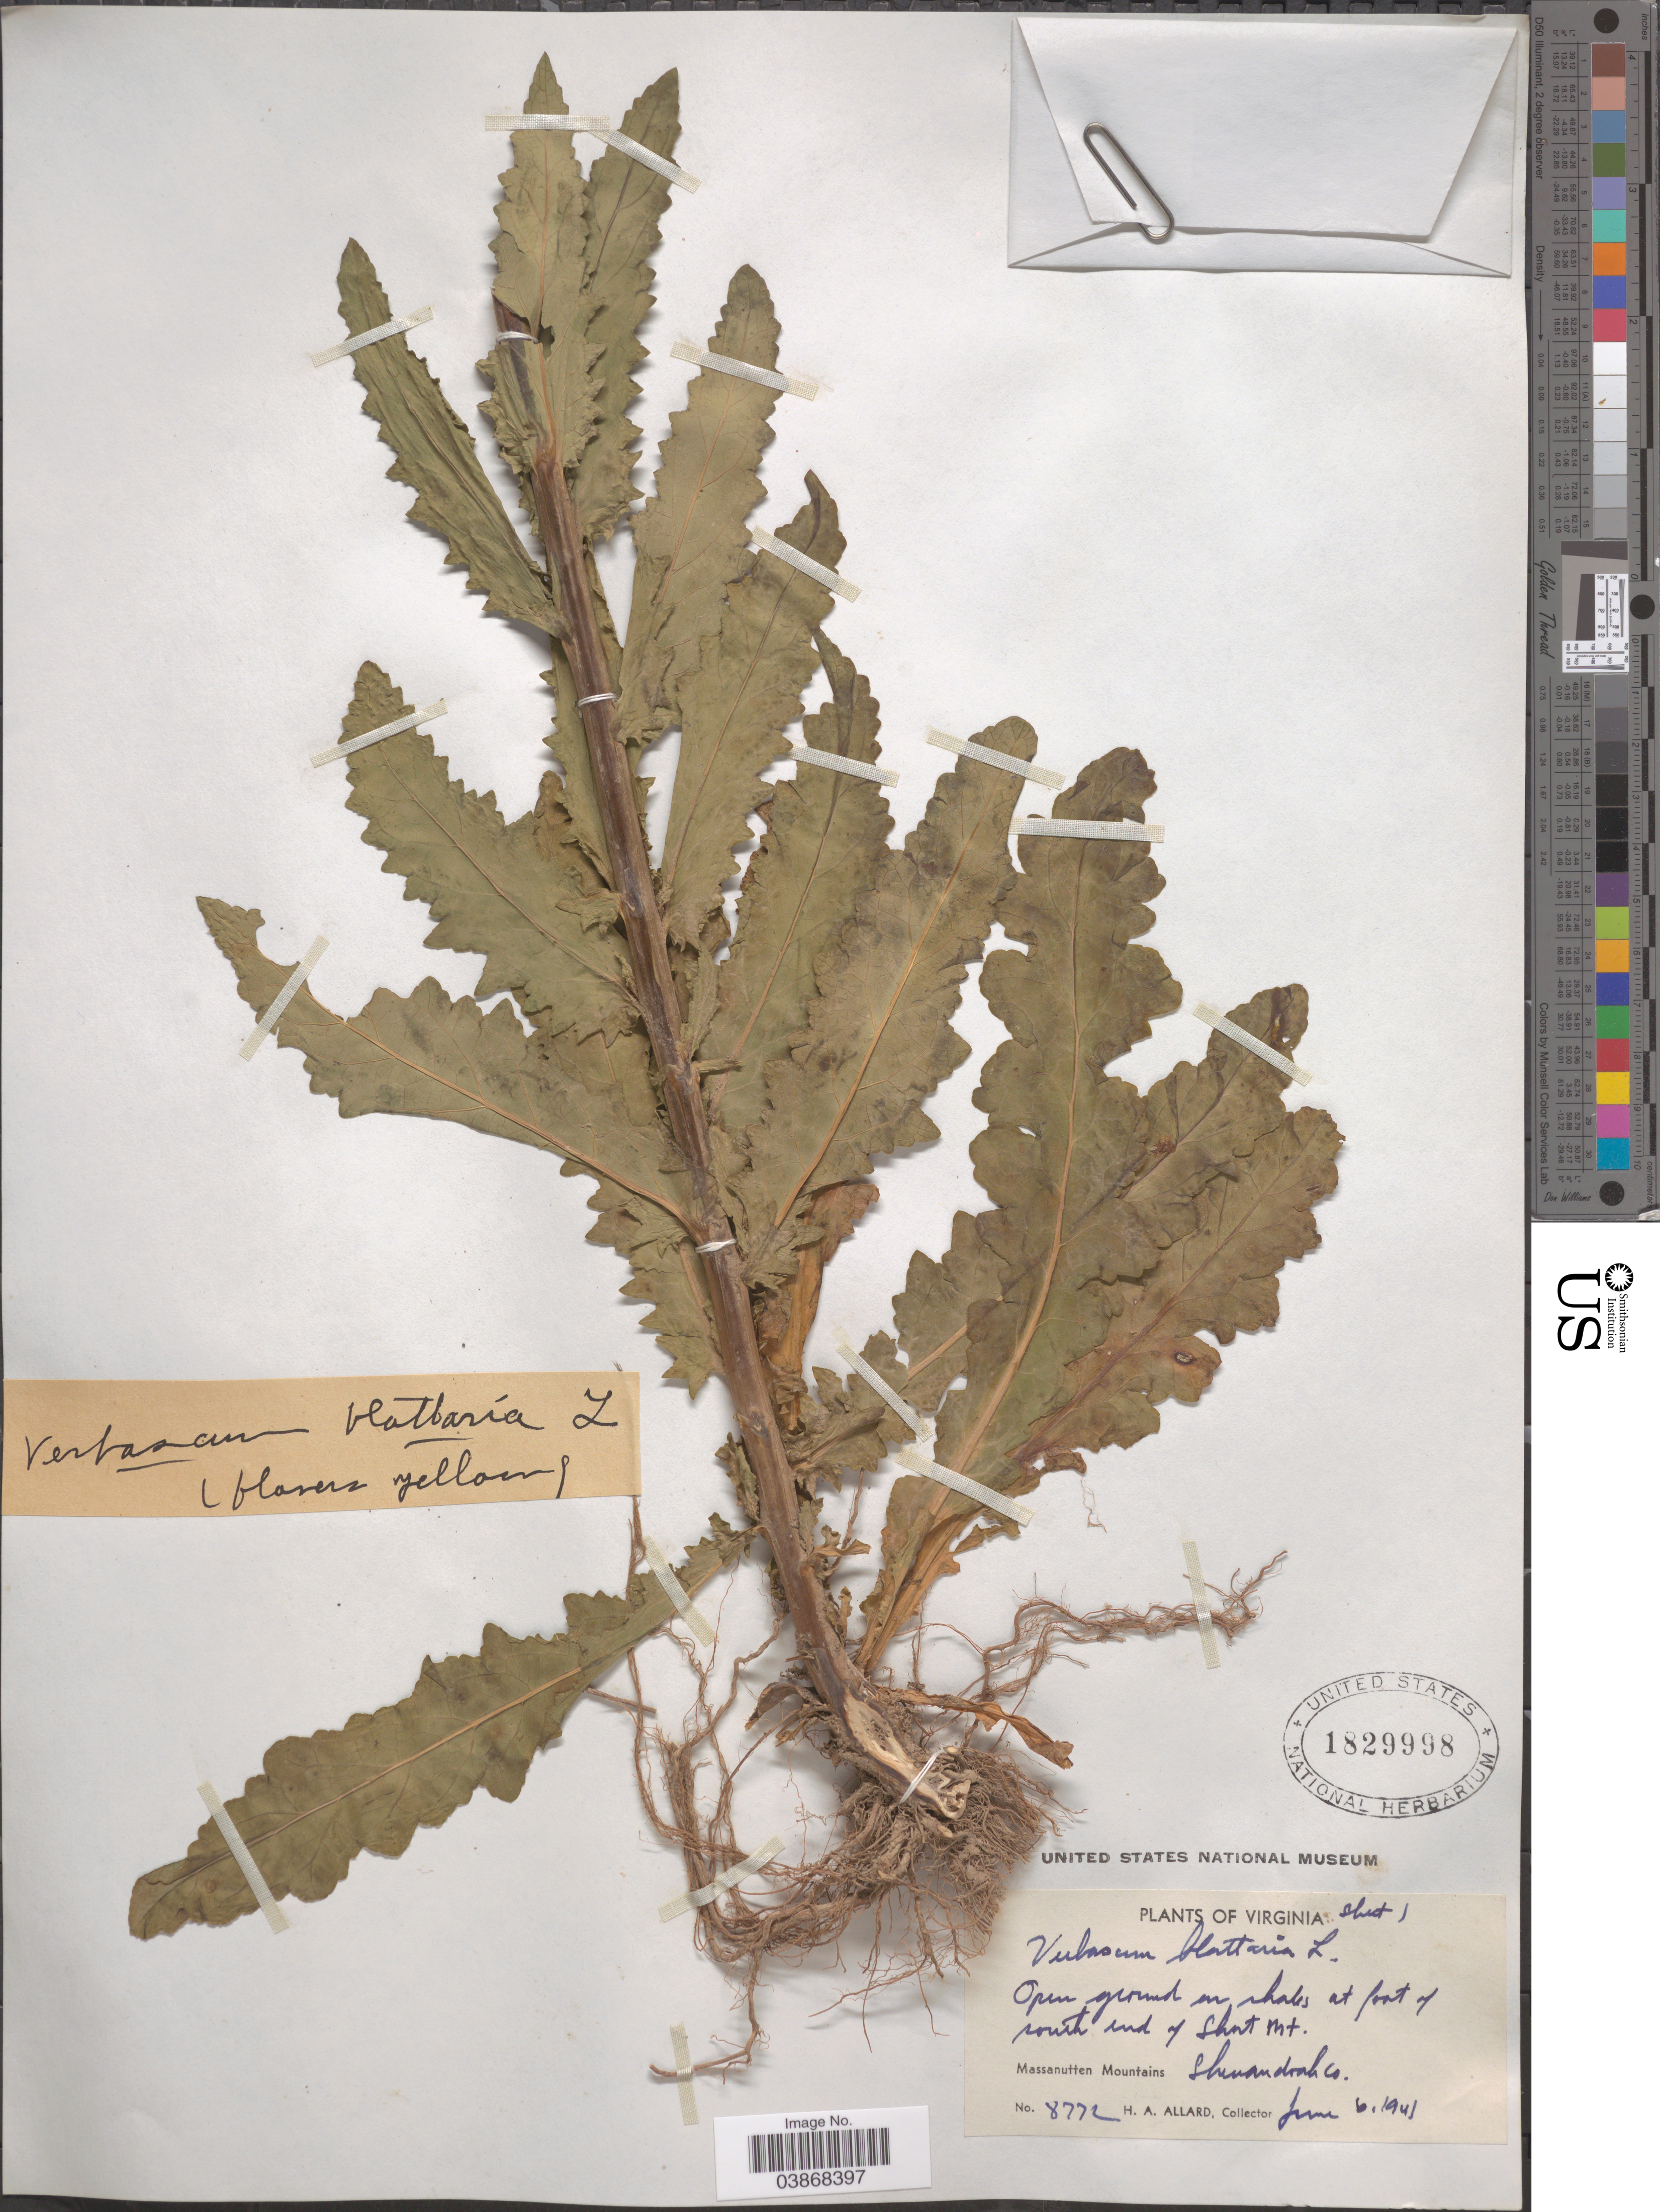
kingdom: Plantae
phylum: Tracheophyta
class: Magnoliopsida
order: Lamiales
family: Scrophulariaceae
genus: Verbascum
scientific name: Verbascum blattaria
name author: L.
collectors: H. A. Allard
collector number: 8772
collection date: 1941-06-06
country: United States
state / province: Virginia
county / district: Shenandoah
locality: At foot of south end of Short Mt. Massanutten Mountains. Shenandoah Co.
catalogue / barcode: US 1829998